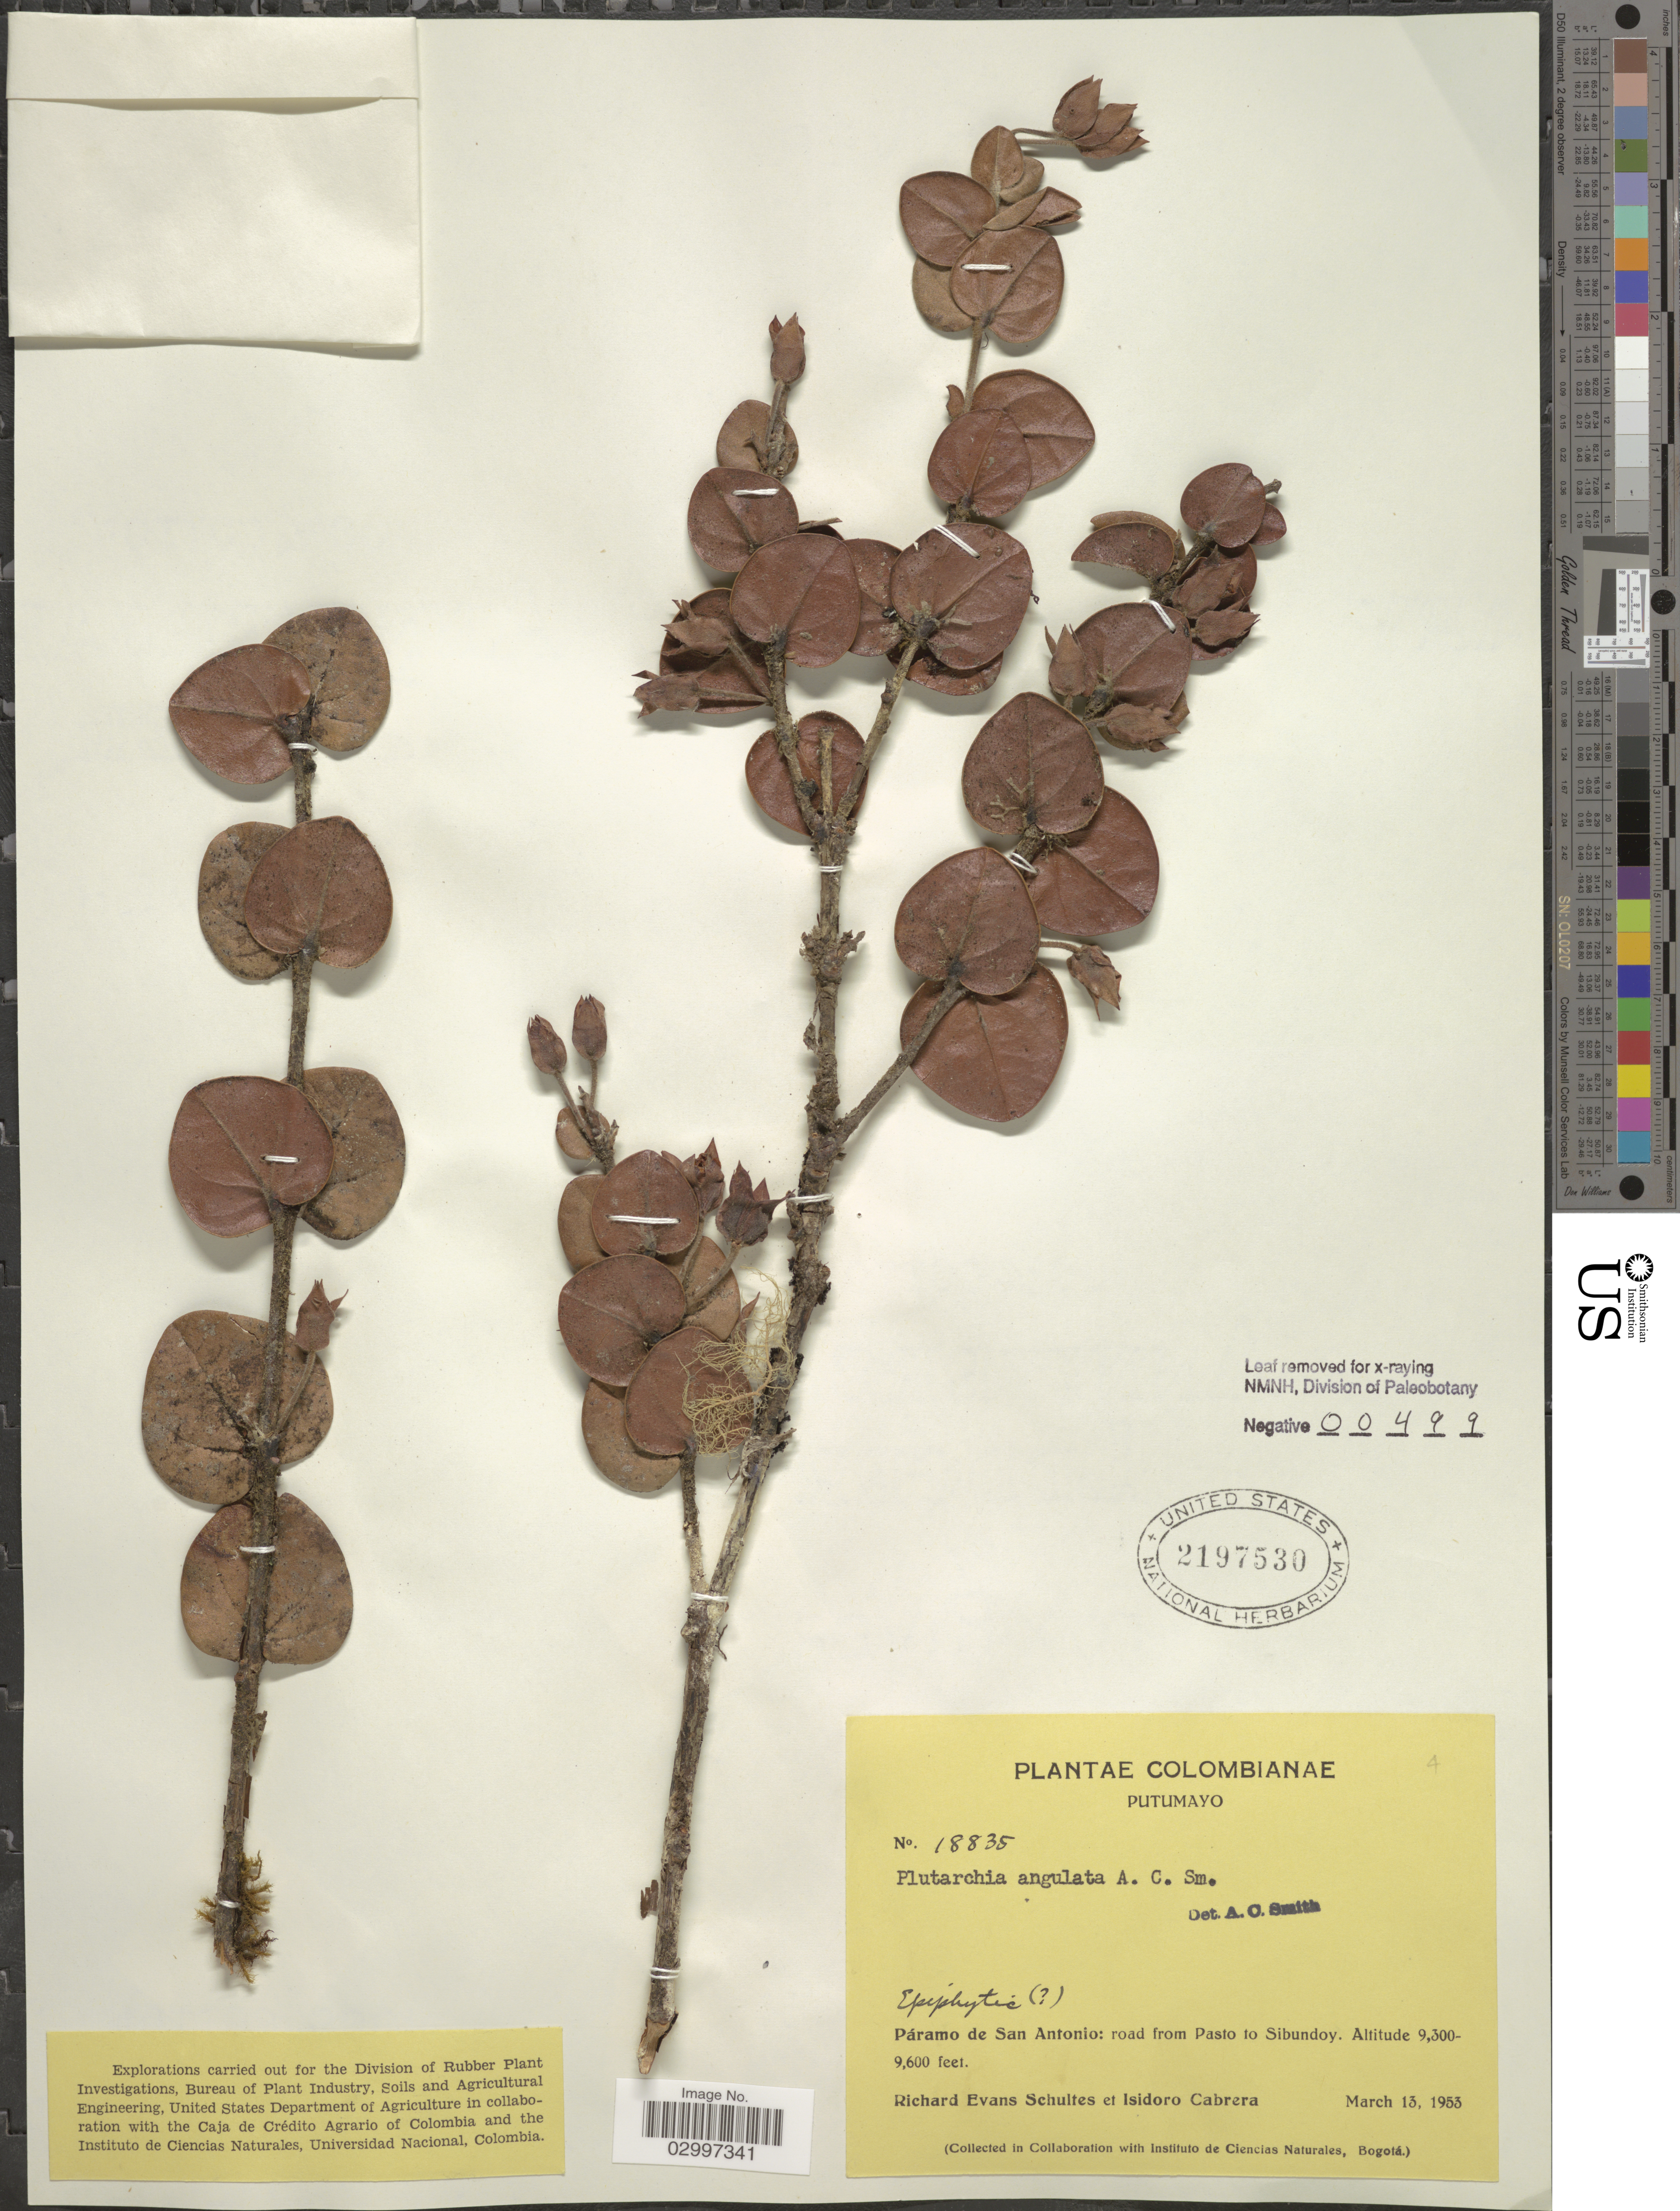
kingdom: Plantae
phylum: Tracheophyta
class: Magnoliopsida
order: Ericales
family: Ericaceae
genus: Plutarchia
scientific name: Plutarchia angulata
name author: A.C. Sm.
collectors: R. E. Schultes & I. Cabrera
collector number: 18835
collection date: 1953-03-13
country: Colombia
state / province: Putumayo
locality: Páramo de San Antonio: road from Pasto to Sibundoy.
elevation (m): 2835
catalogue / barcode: US 2197530